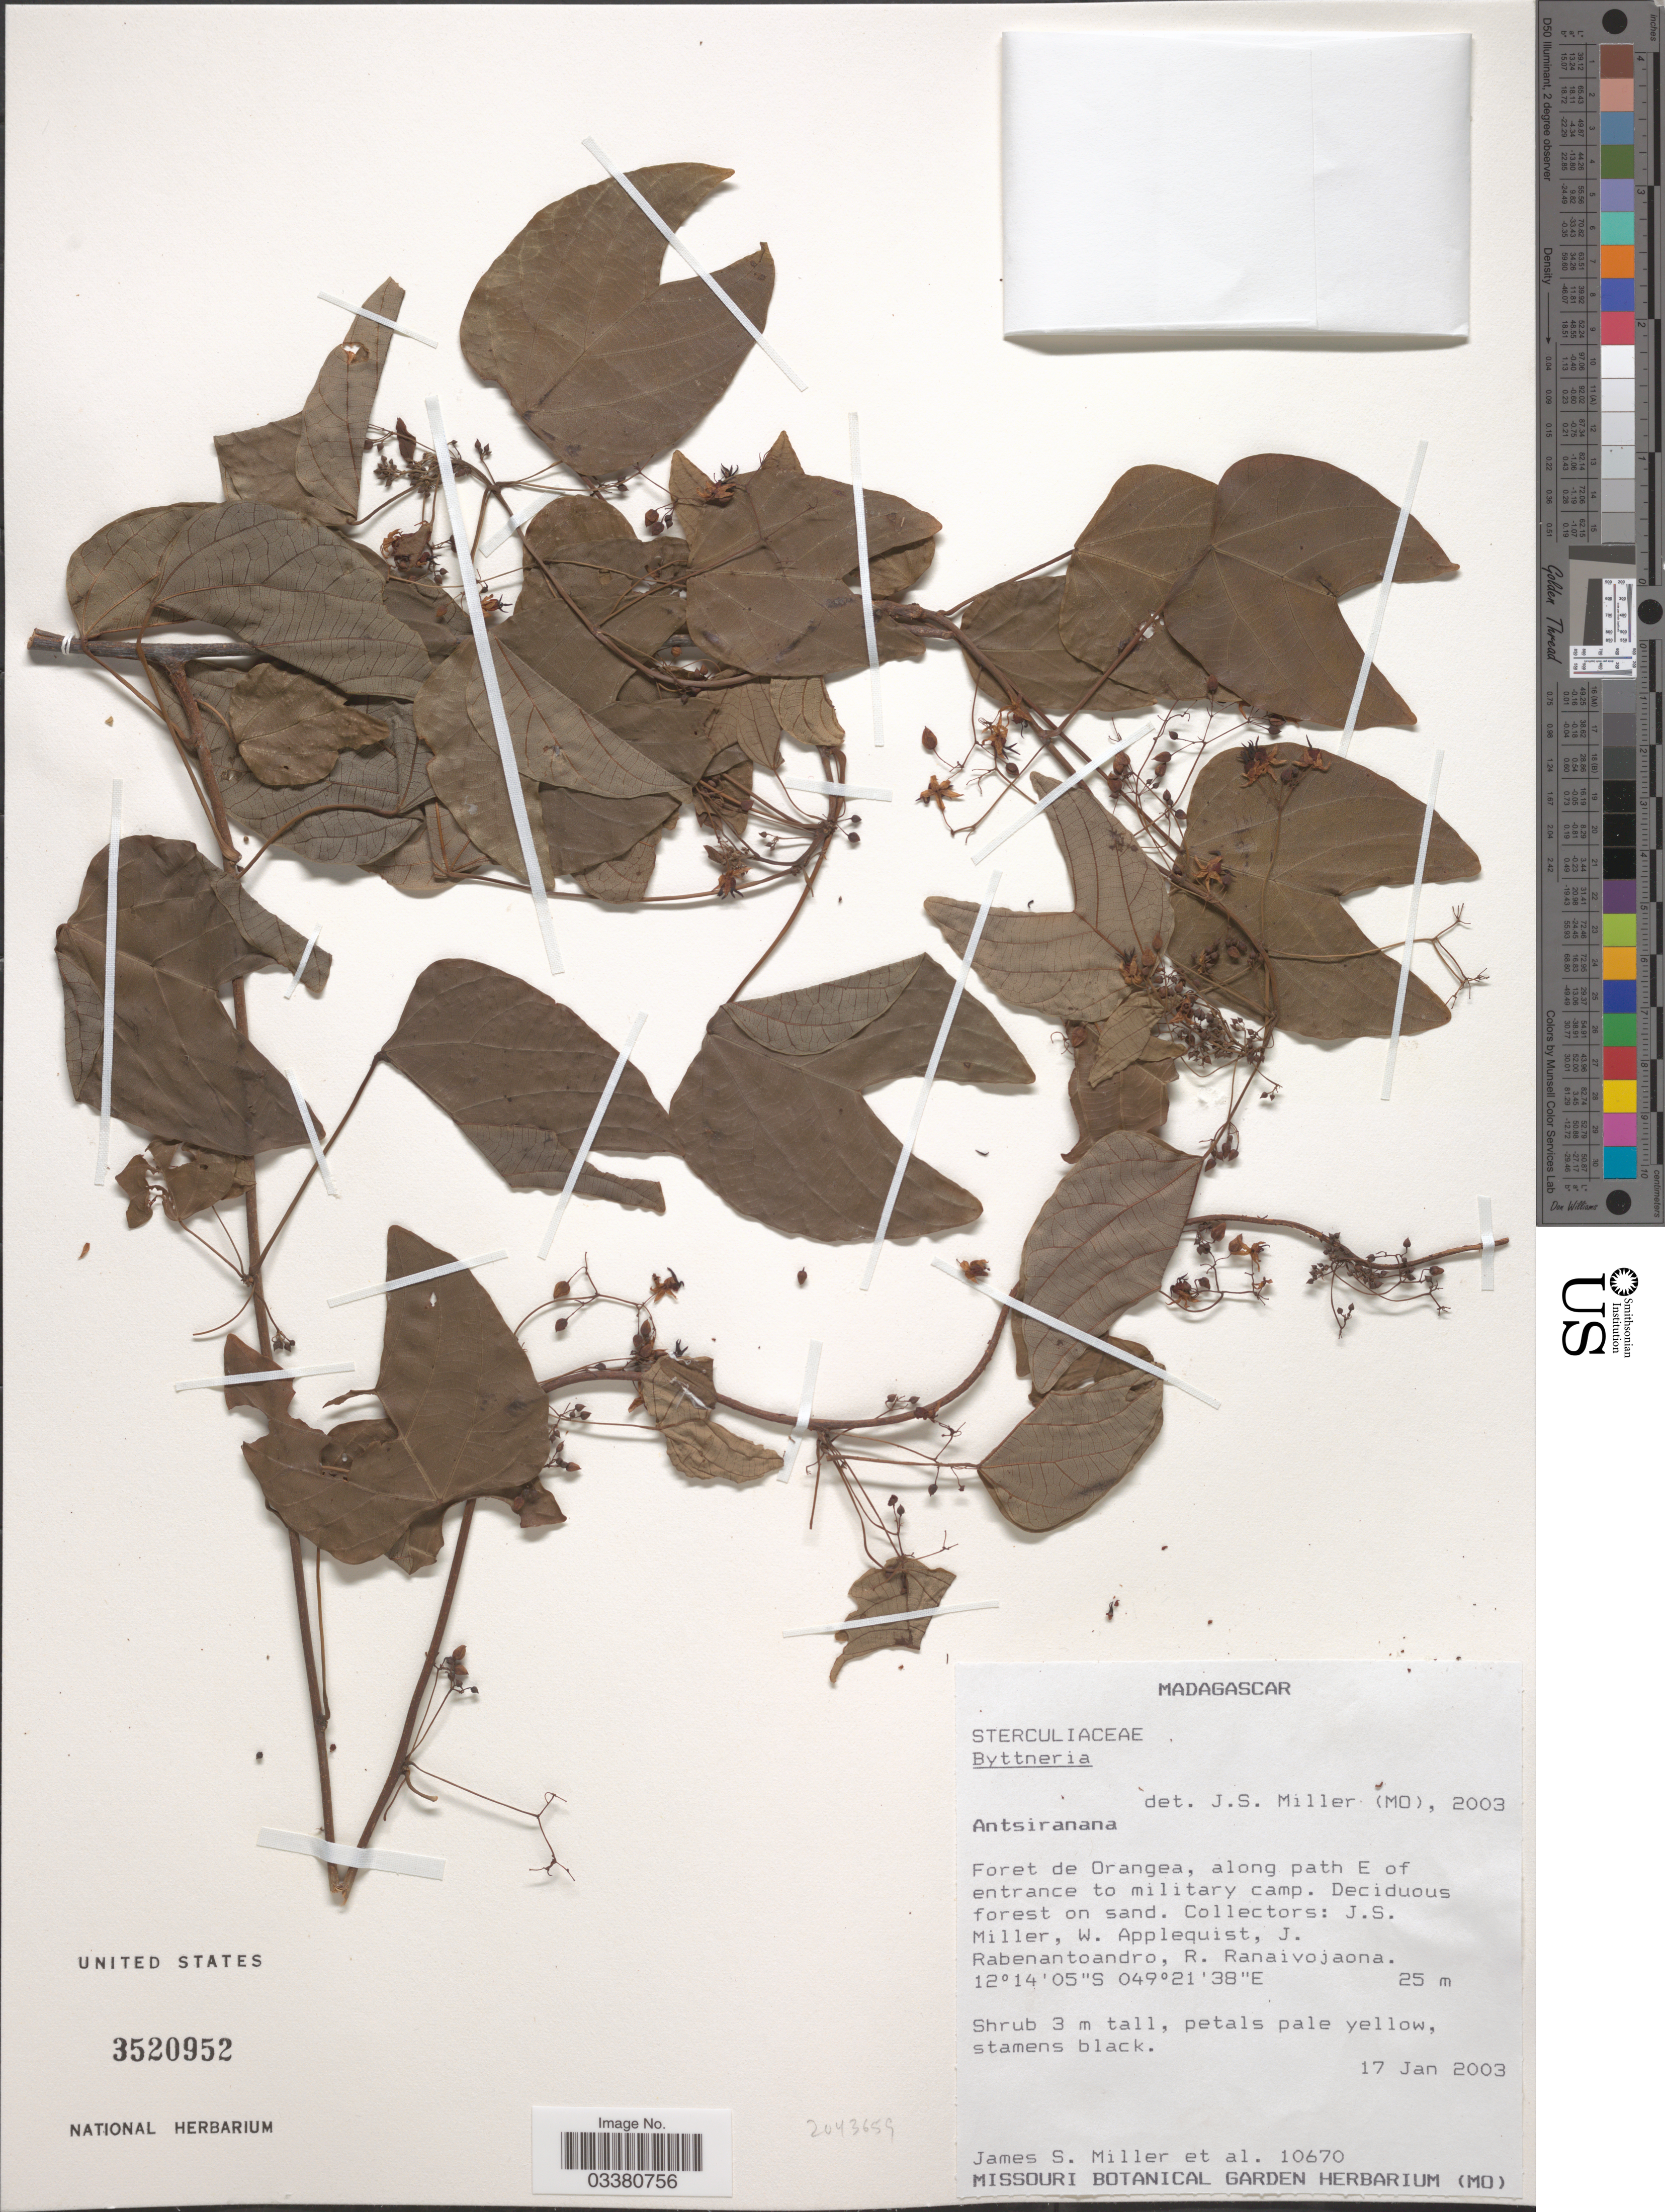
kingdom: Plantae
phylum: Tracheophyta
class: Magnoliopsida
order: Malvales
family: Malvaceae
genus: Byttneria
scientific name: Byttneria sp.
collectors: J. S. Miller, W. Applequist, J. Rabenantoandro & R. Ranaivojaona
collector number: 10670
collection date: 2003-01-17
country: Madagascar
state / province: Diana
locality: Forest de Orangea, along path E of entrance to military camp.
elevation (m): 25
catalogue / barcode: US 3520952